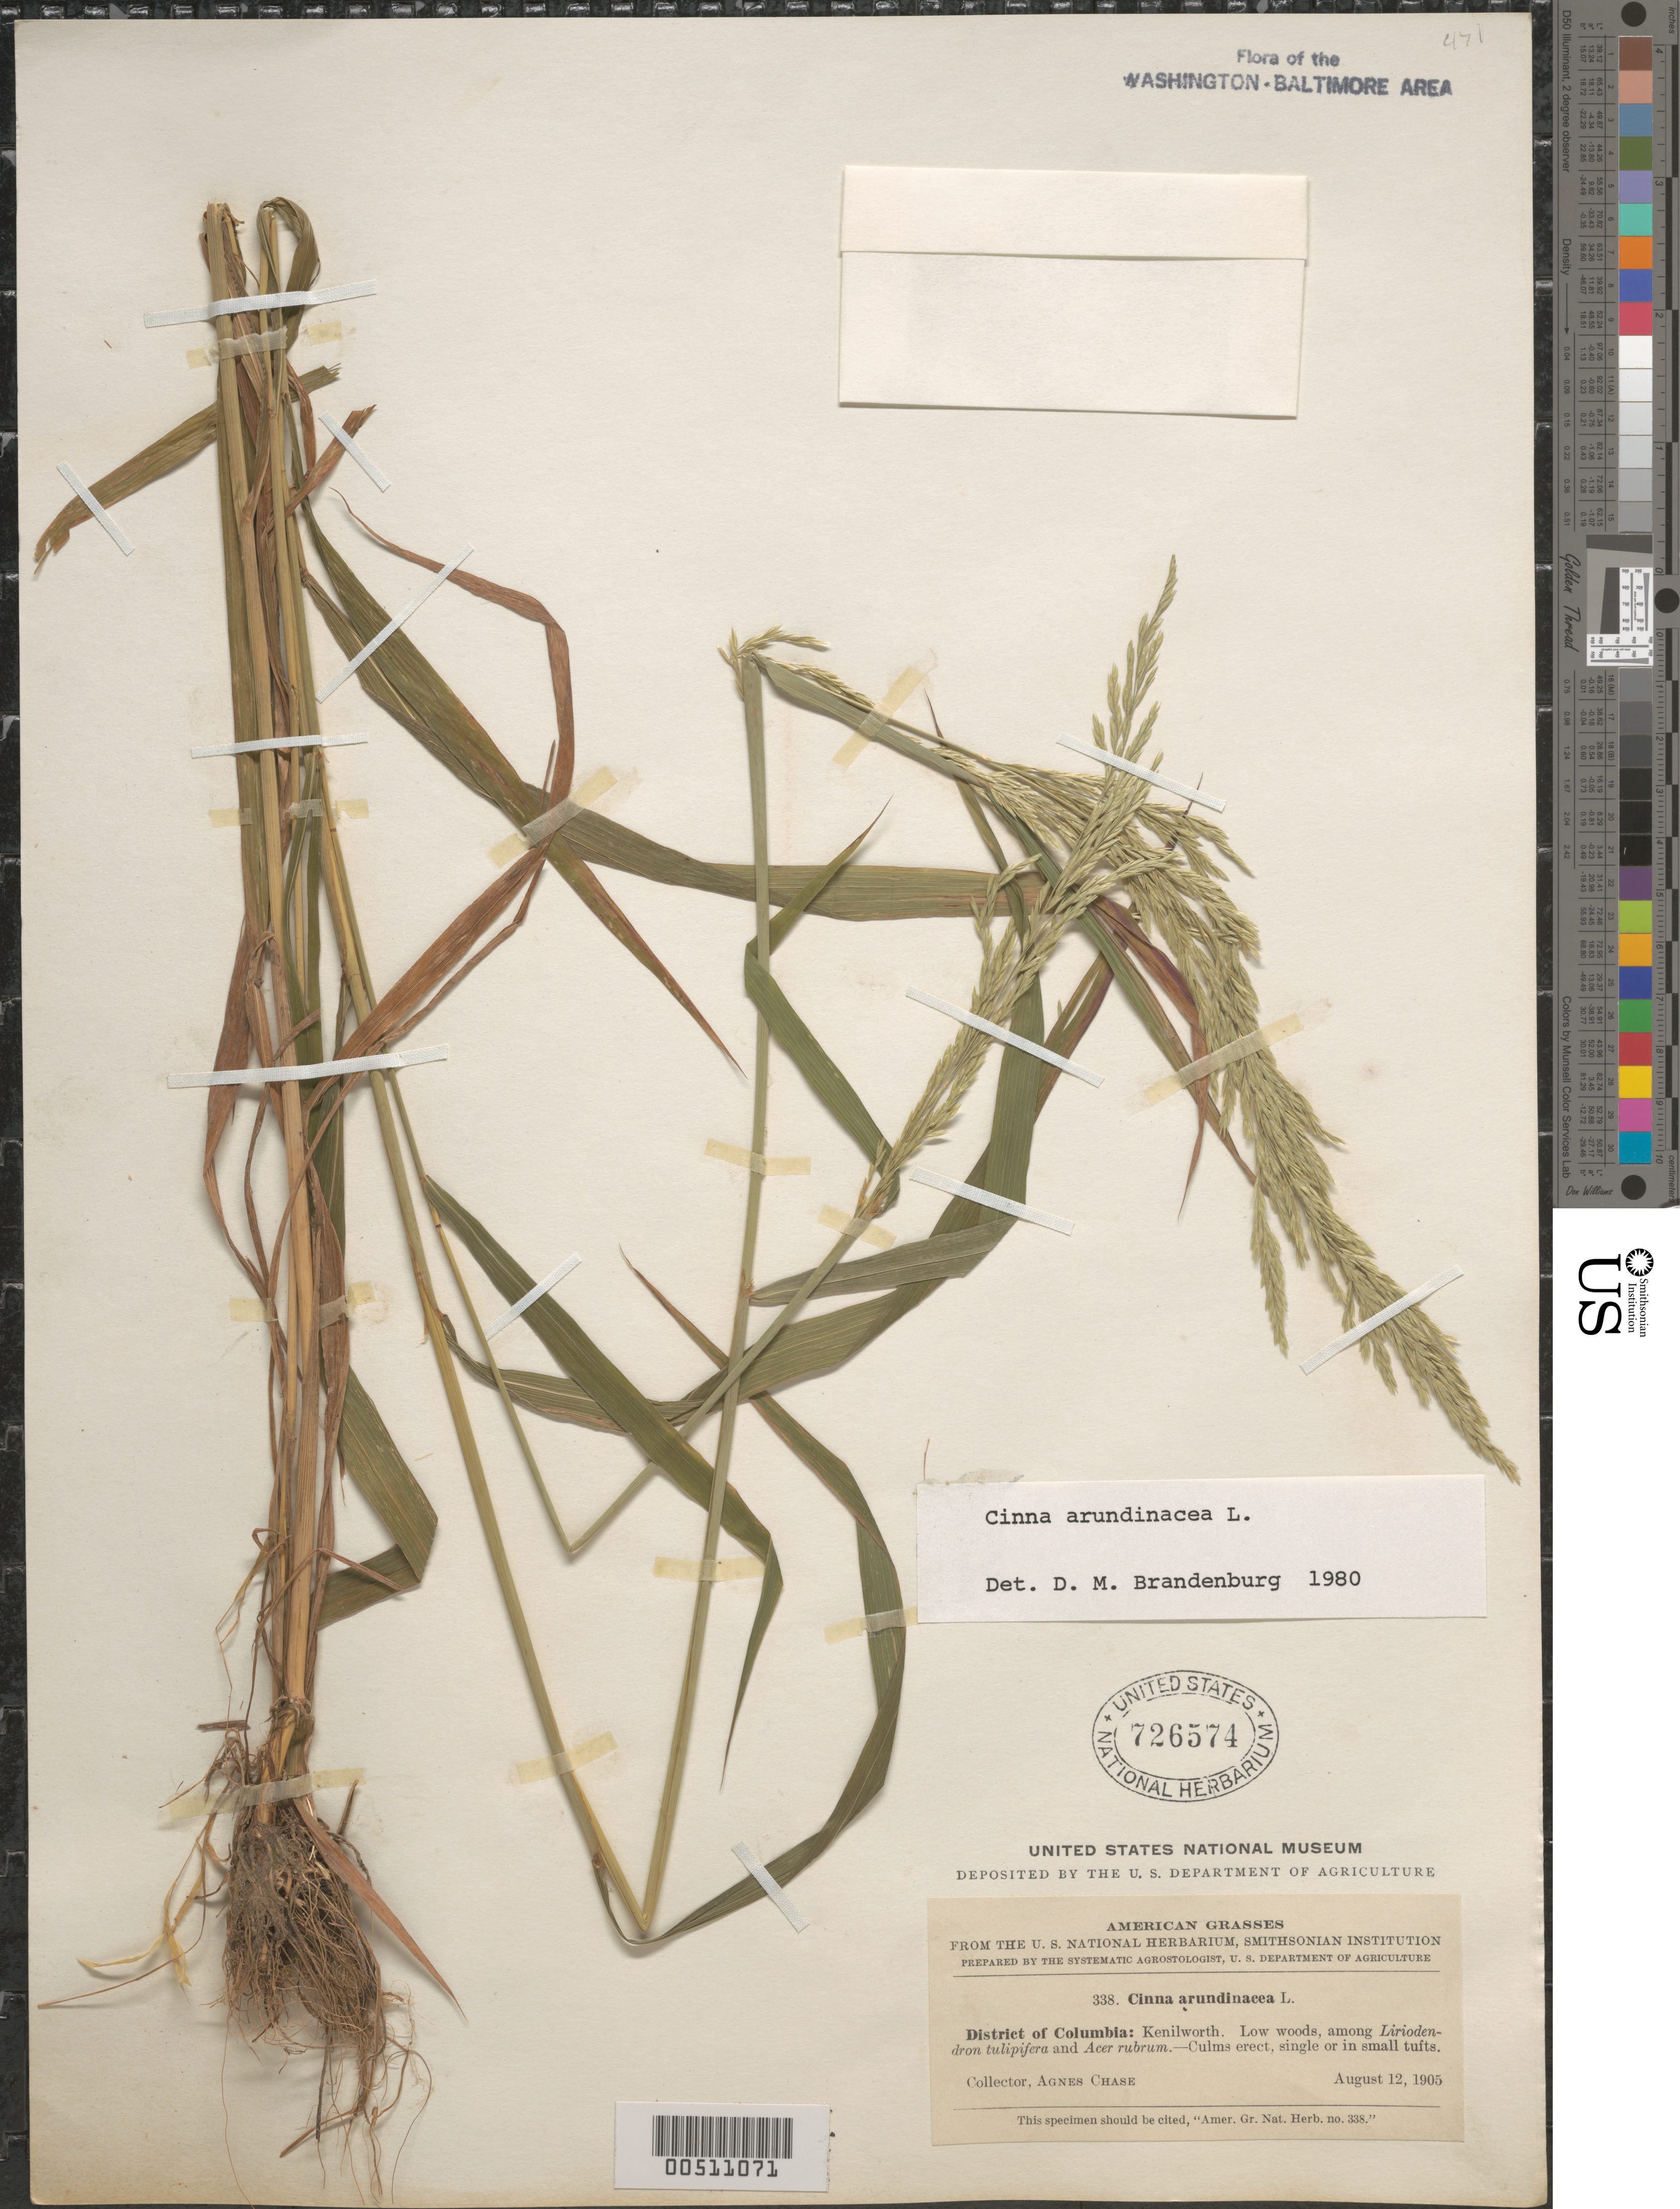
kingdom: Plantae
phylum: Tracheophyta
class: Liliopsida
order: Poales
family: Poaceae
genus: Cinna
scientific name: Cinna arundinacea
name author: L.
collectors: A. Chase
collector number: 338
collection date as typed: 12 Aug 1905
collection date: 1905-08-12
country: United States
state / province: District of Columbia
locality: Kenilworth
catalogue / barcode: US 726574